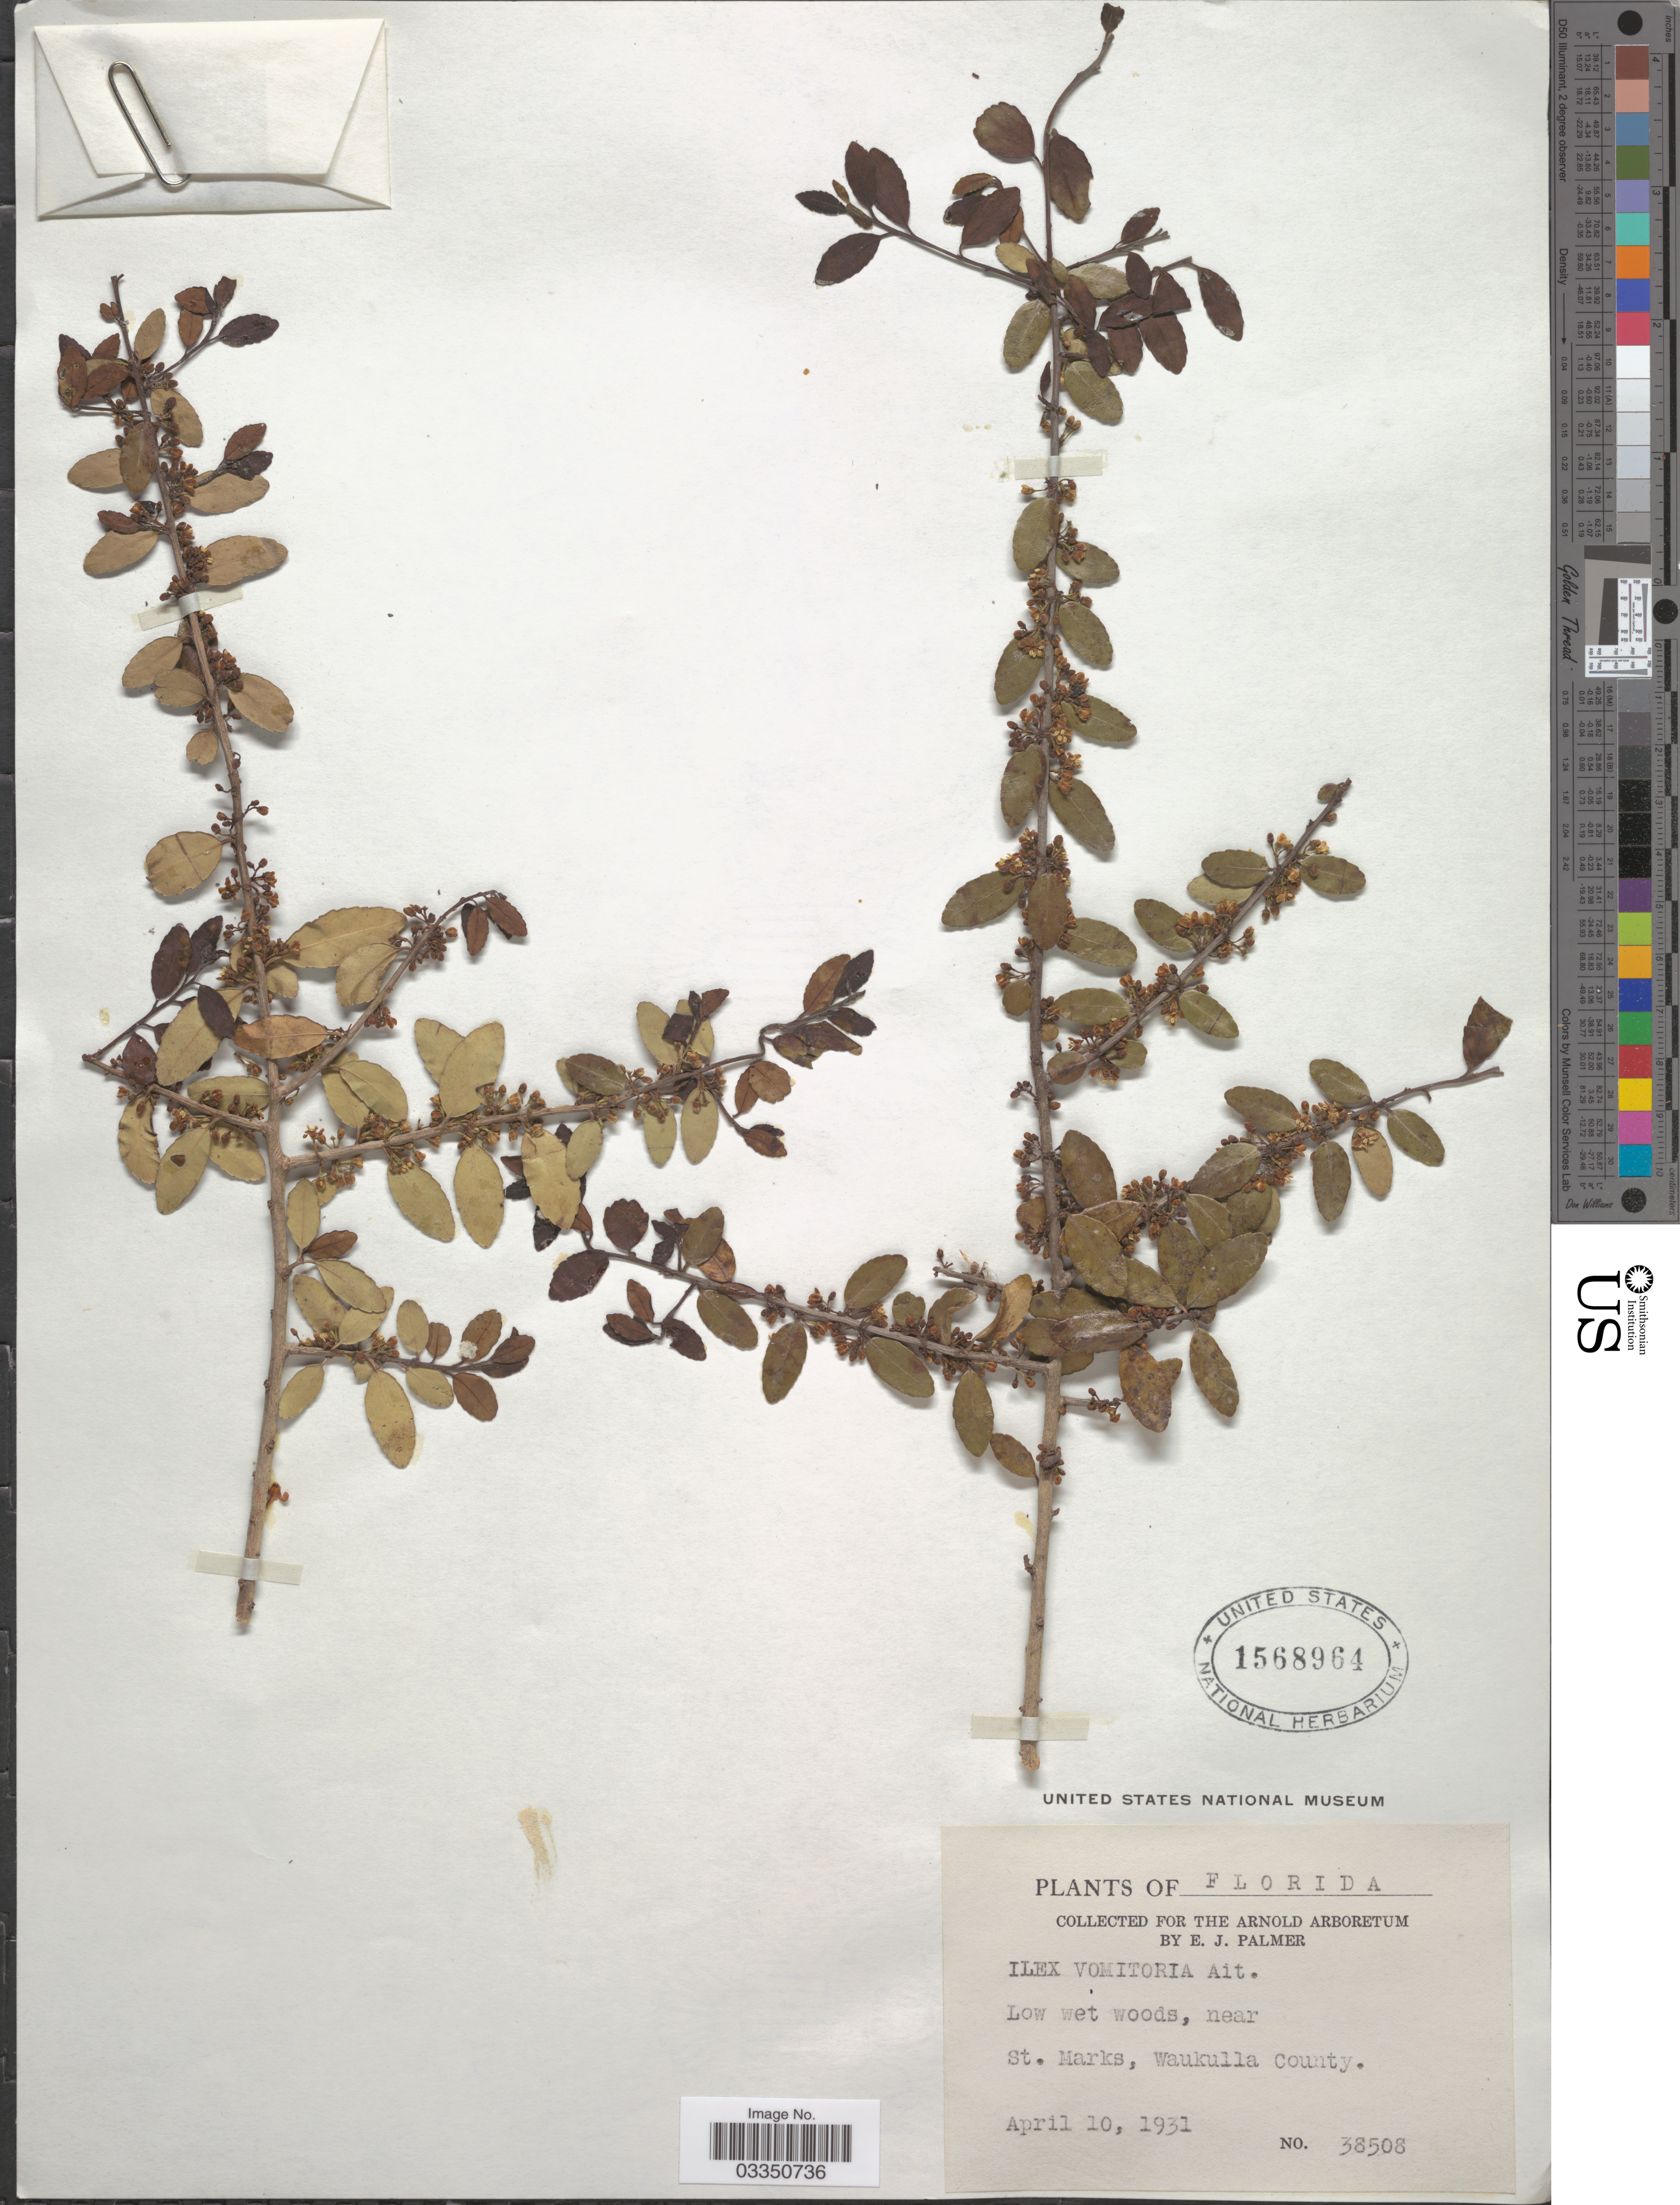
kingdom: Plantae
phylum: Tracheophyta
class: Magnoliopsida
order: Aquifoliales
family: Aquifoliaceae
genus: Ilex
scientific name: Ilex vomitoria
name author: Aiton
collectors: E. J. Palmer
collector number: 38508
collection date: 1931-04-10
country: United States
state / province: Florida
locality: Near St. Marks, Waukulla County.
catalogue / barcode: US 1568964